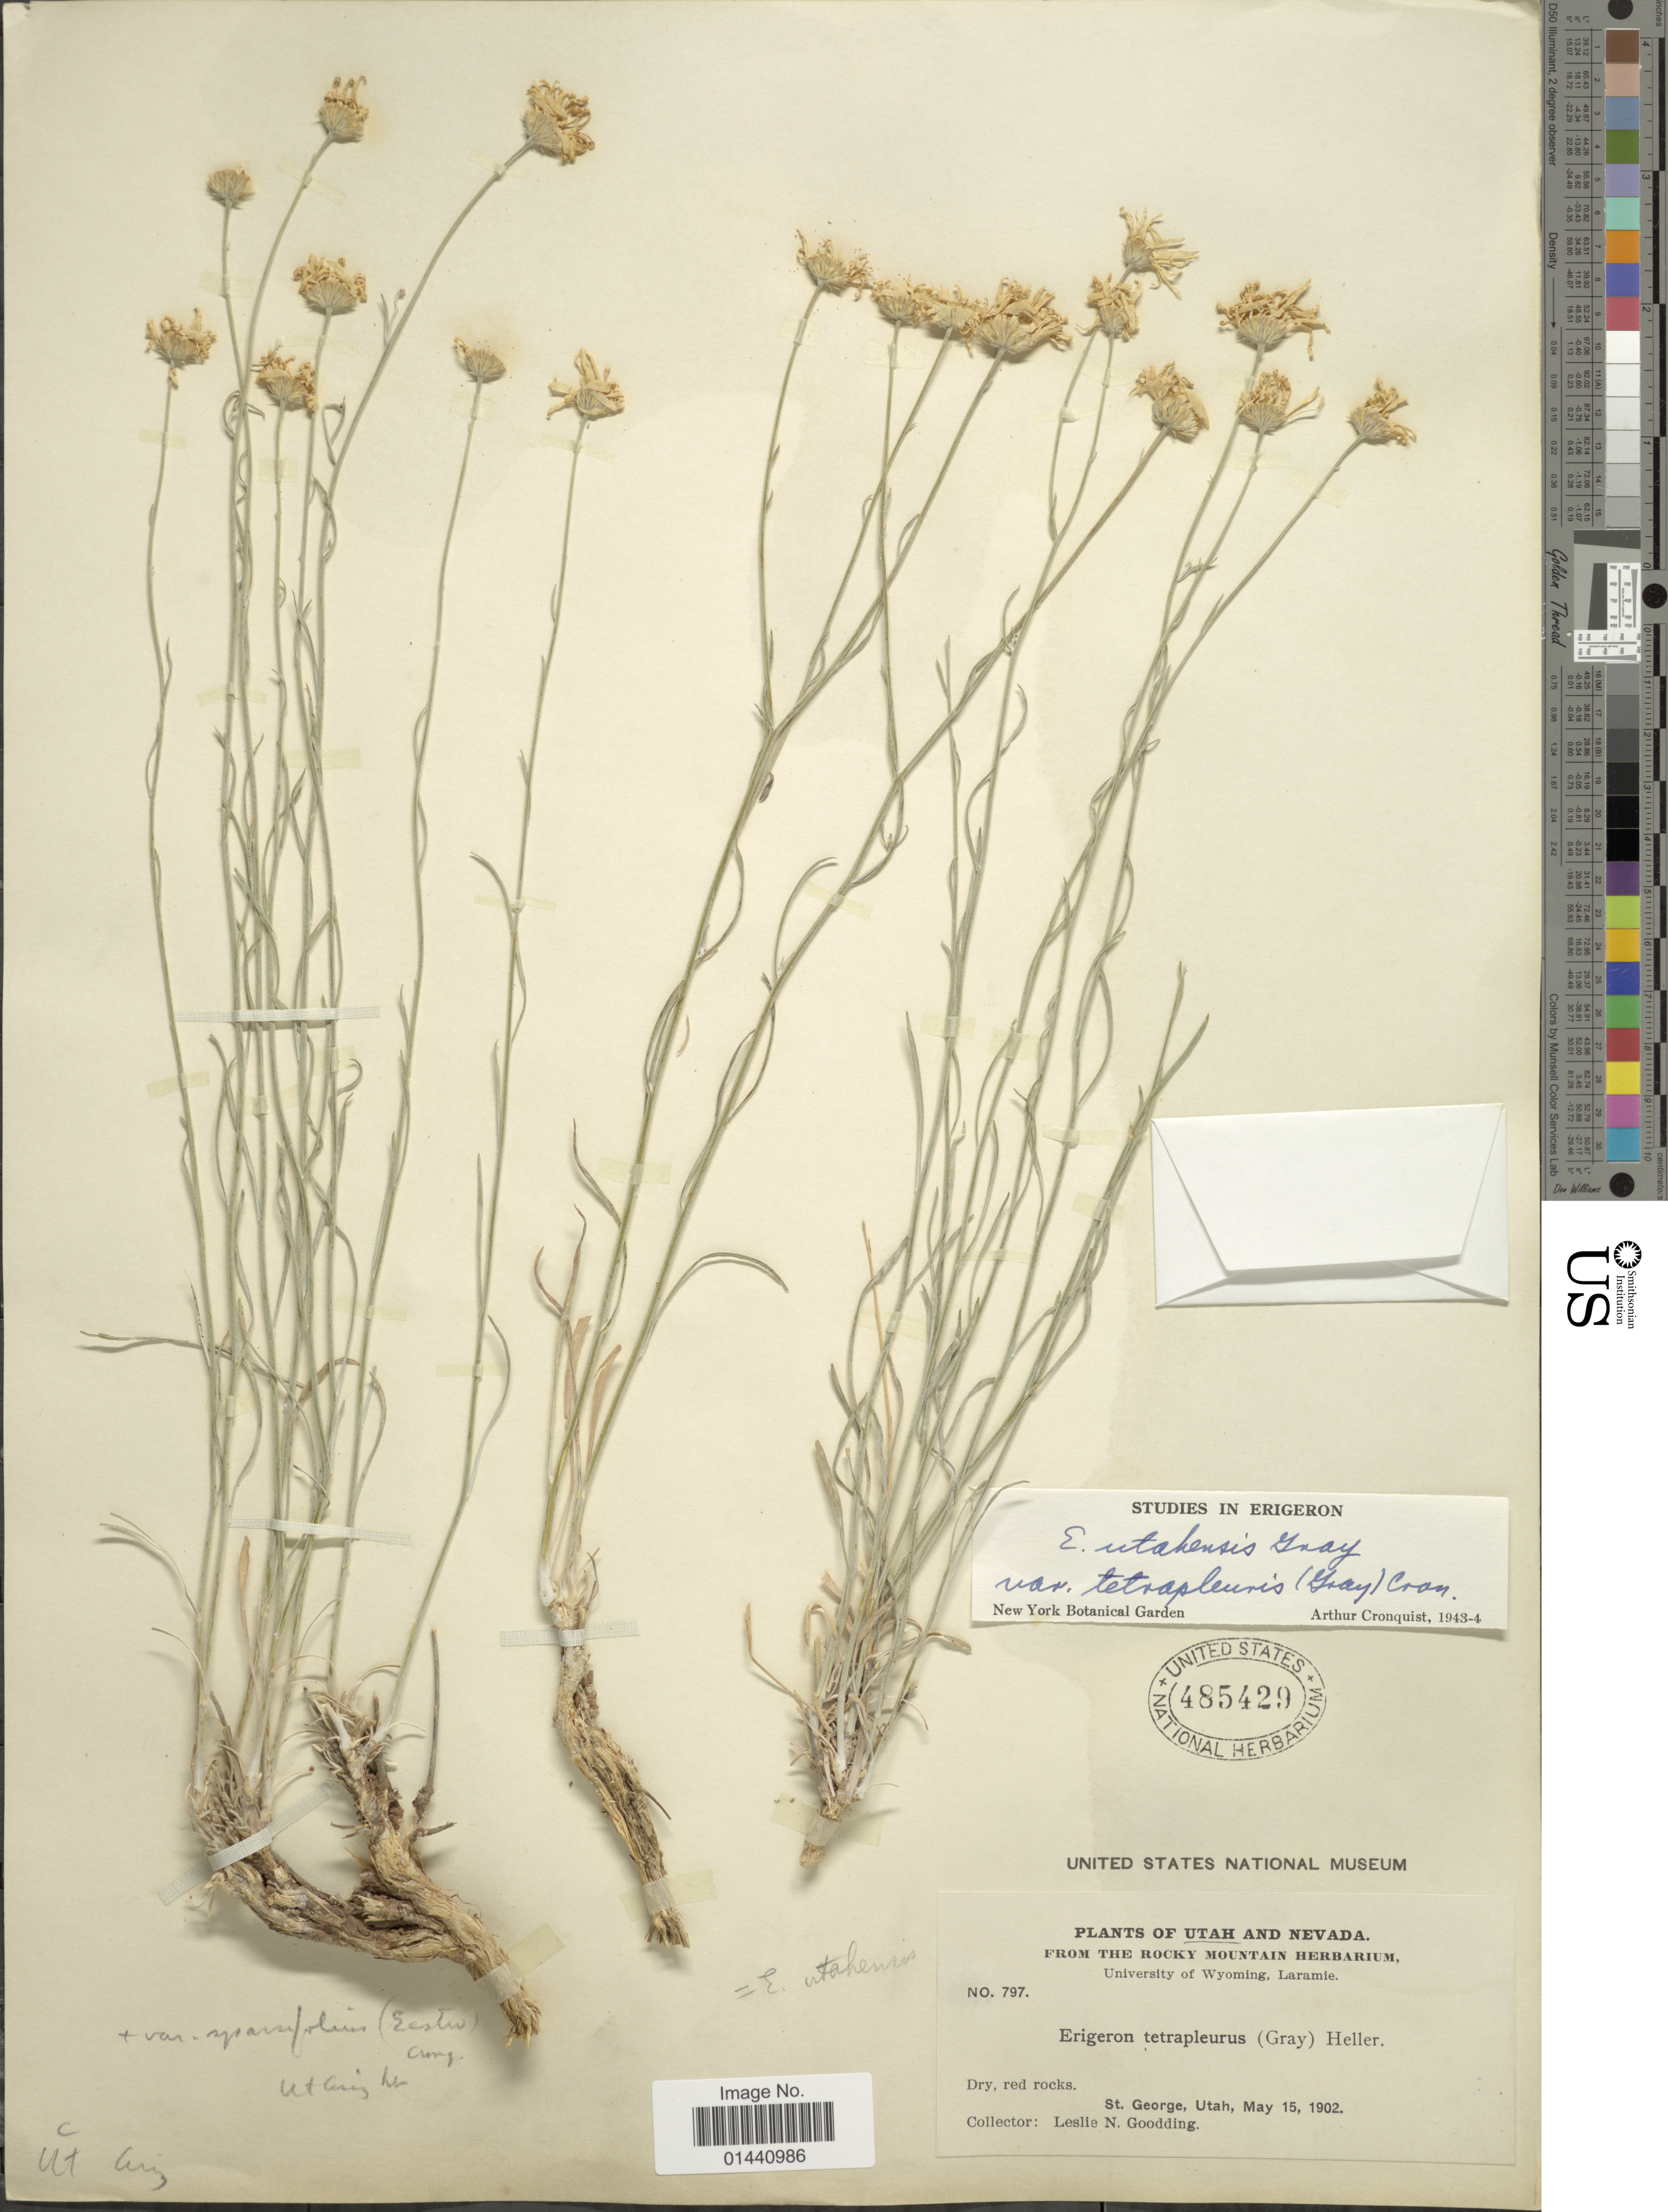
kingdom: Plantae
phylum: Tracheophyta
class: Magnoliopsida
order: Asterales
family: Asteraceae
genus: Erigeron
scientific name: Erigeron utahensis var. tetrapleuris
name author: (A. Gray) Cronq.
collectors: L. N. Goodding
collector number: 797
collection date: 1902-05-15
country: United States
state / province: Utah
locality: Dry, red rocks, St. George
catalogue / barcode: US 1485429